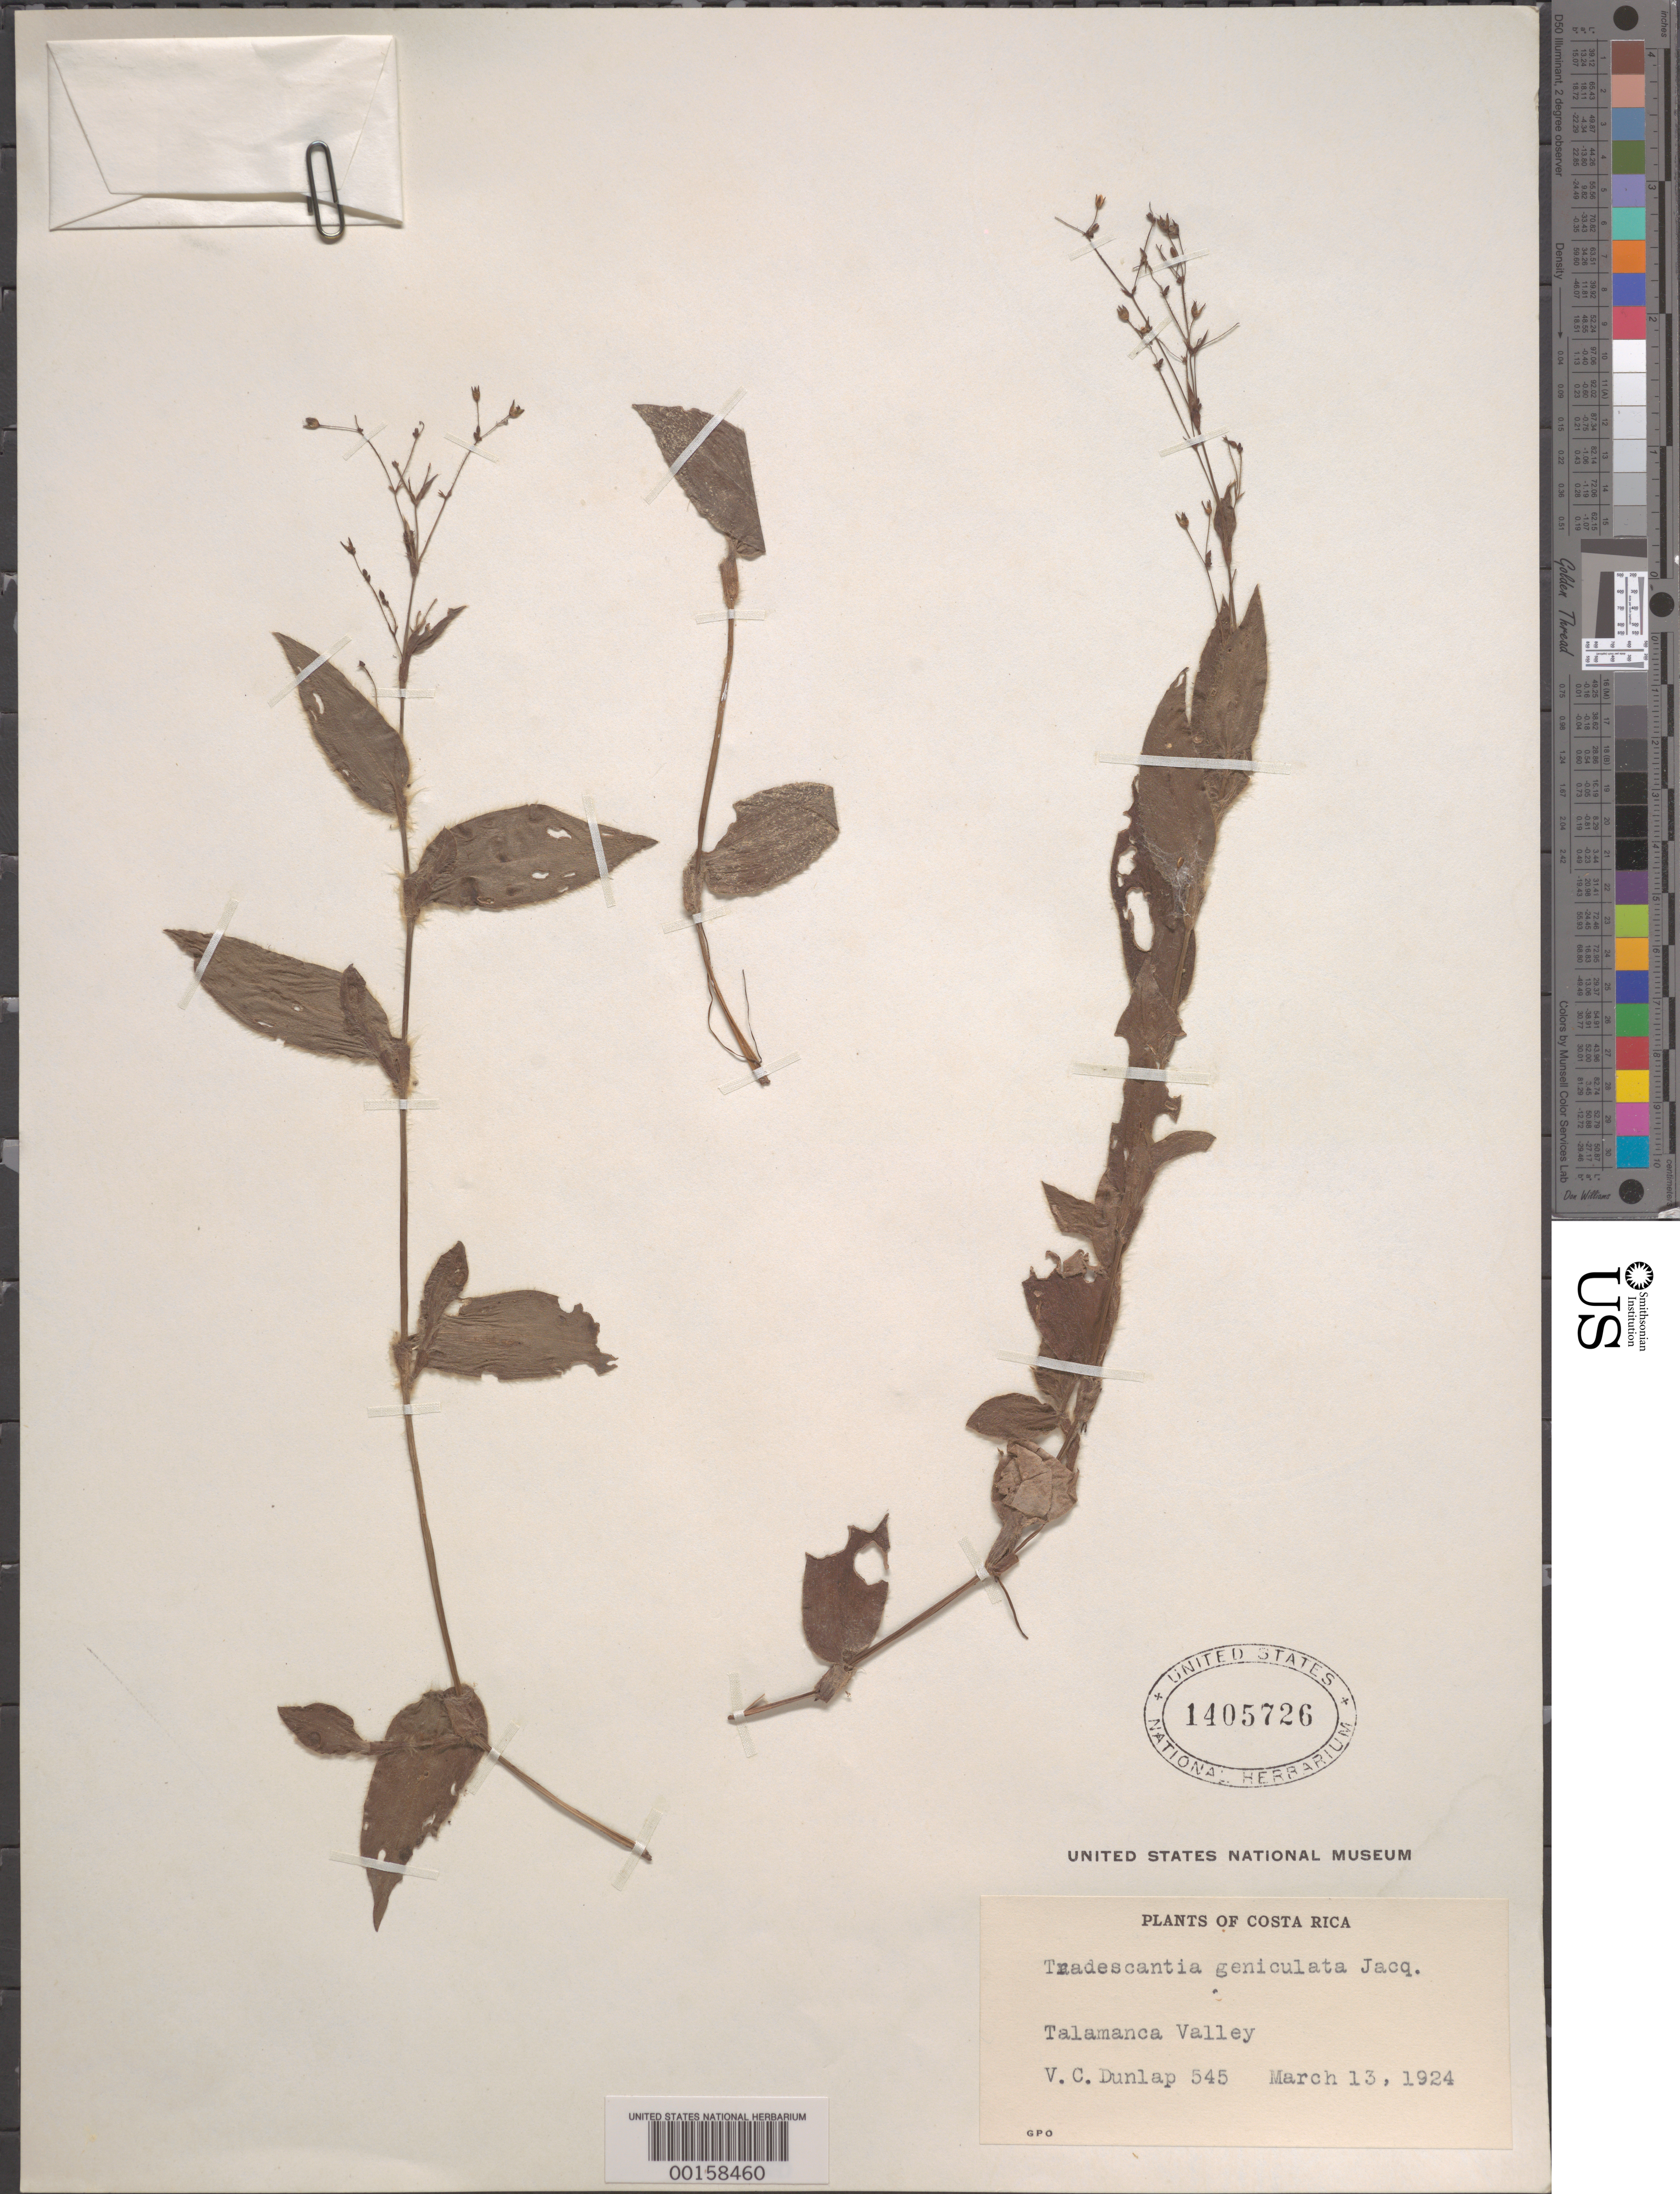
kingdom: Plantae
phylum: Tracheophyta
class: Liliopsida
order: Commelinales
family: Commelinaceae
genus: Gibasis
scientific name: Gibasis geniculata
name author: (Jacq.) Rohweder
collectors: V. C. Dunlap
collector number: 545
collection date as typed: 13 Mar 1924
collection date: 1924-03-13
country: Costa Rica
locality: Talamanca Valley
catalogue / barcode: US 1405726